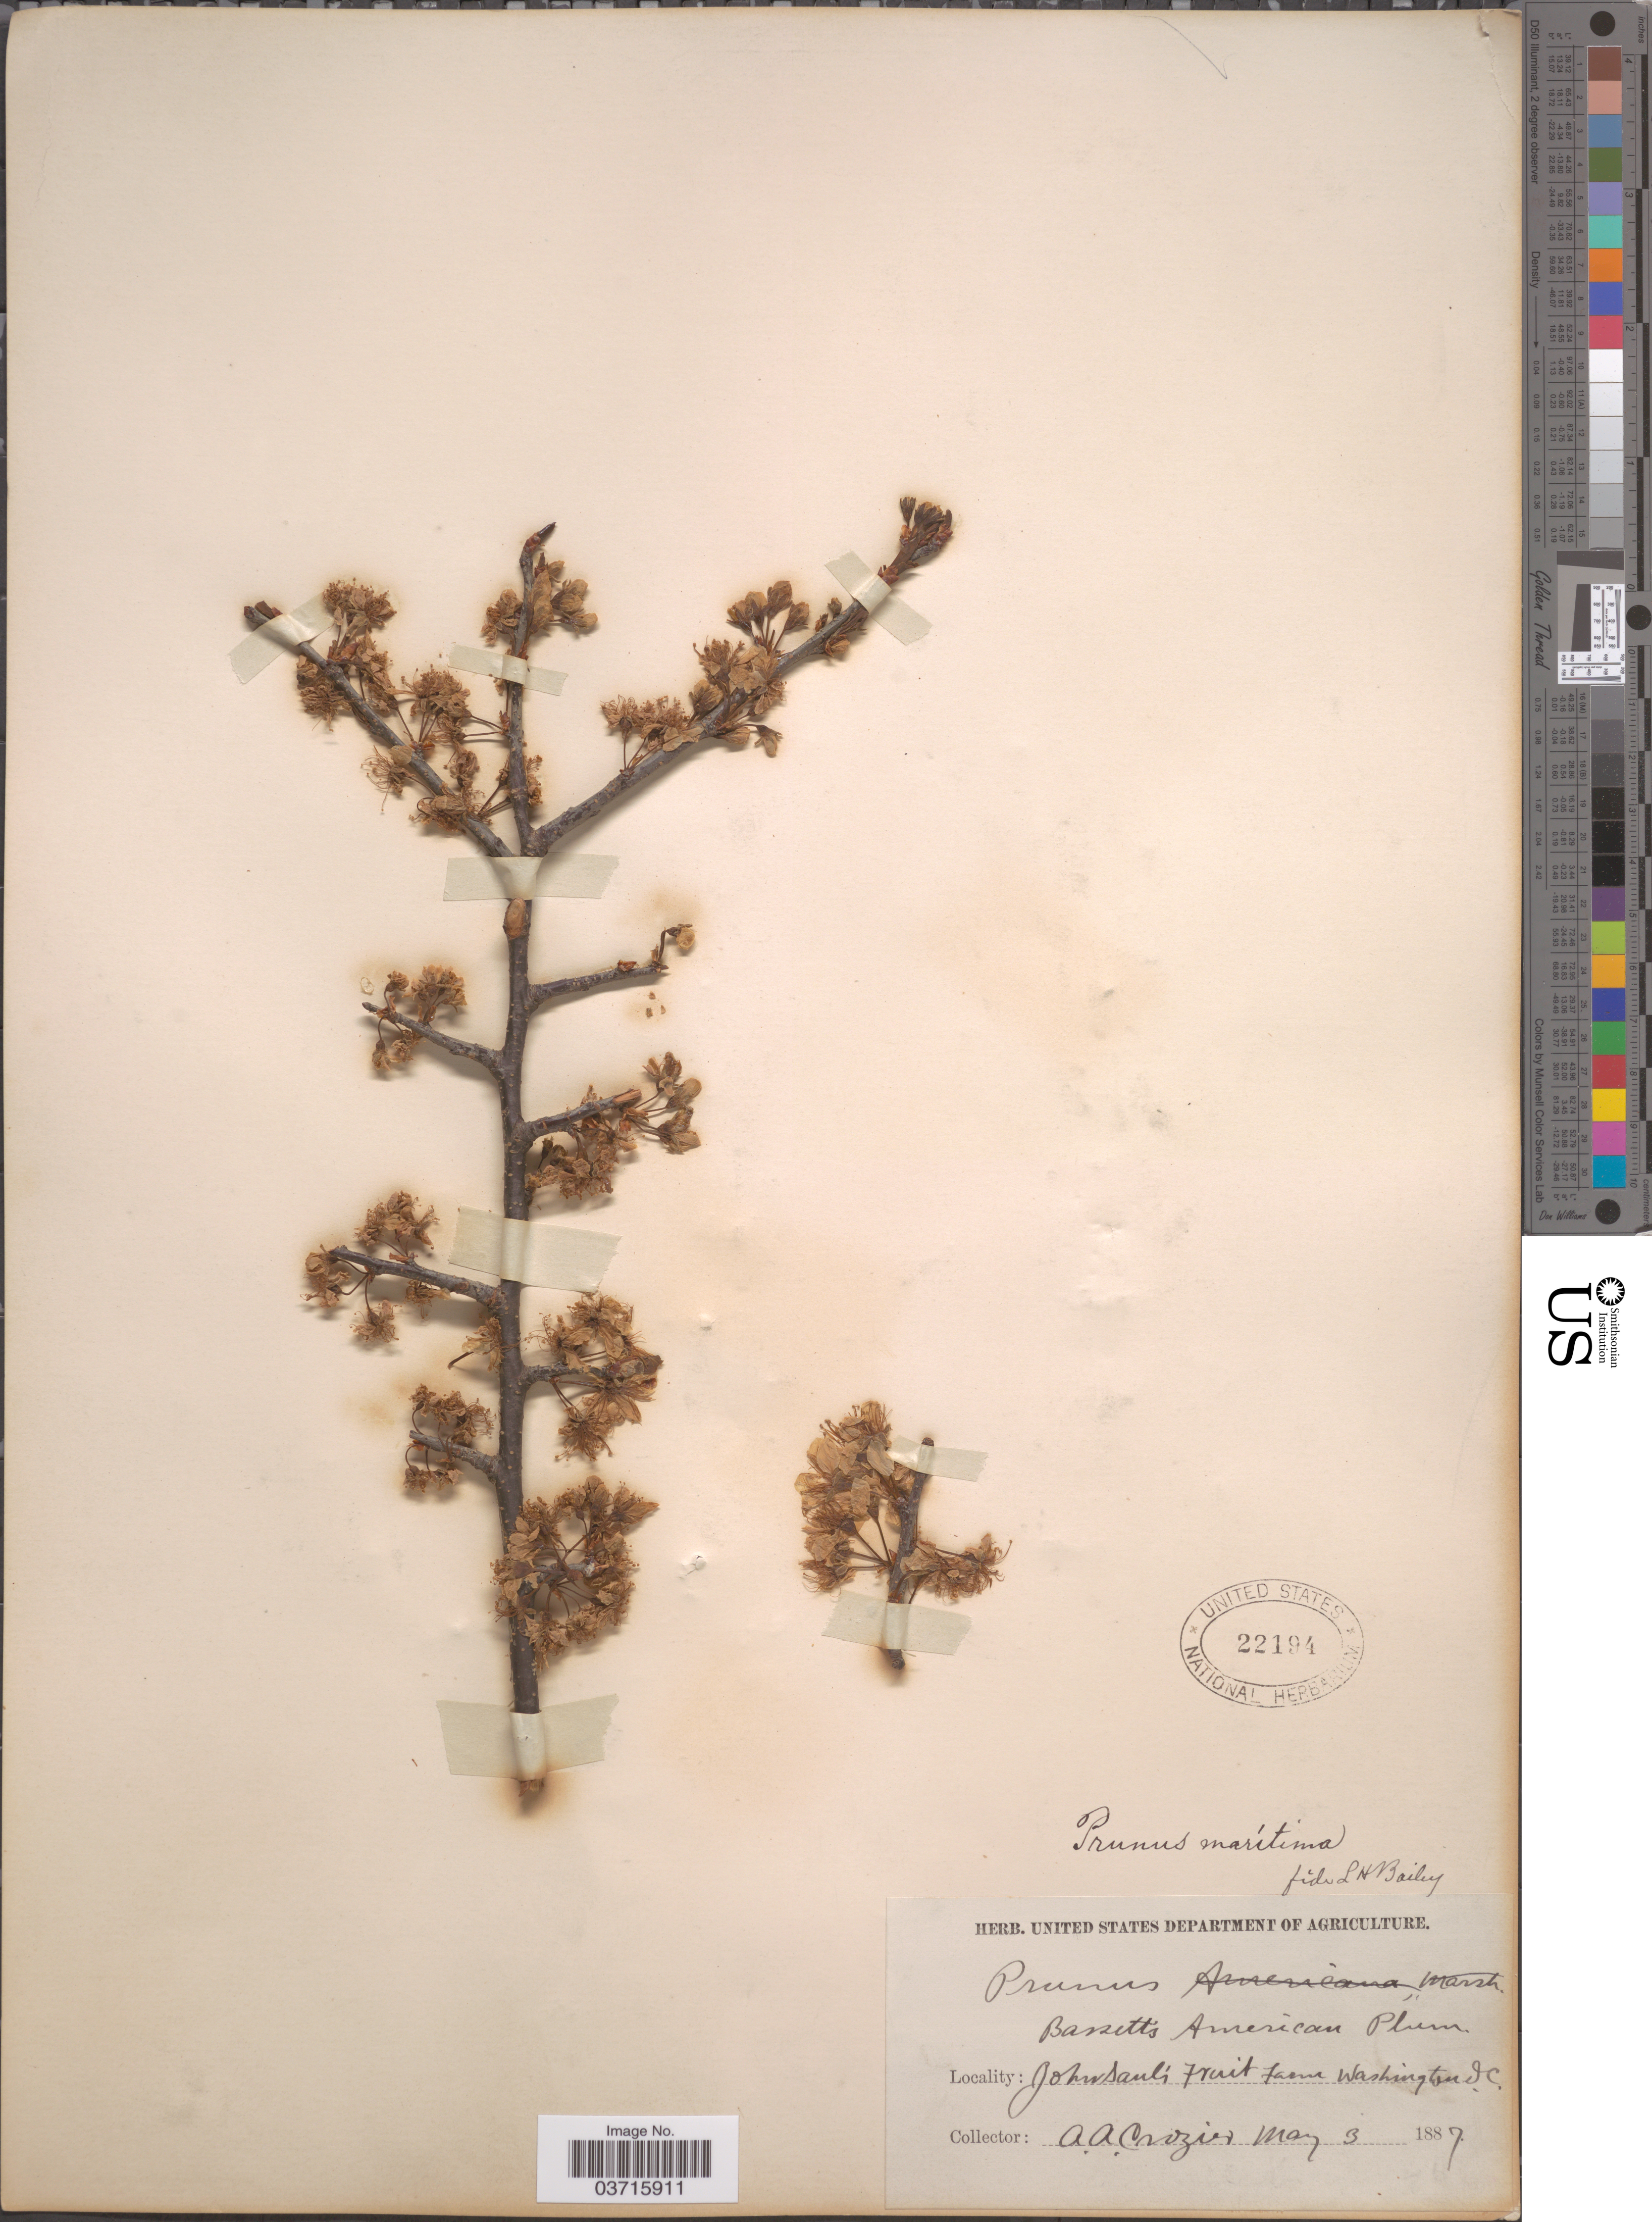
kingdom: Plantae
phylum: Tracheophyta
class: Magnoliopsida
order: Rosales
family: Rosaceae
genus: Prunus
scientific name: Prunus maritima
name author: Marshall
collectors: A. Crozier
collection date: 1887-05-03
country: United States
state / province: District of Columbia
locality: Johnsons' Fruit Farm Washington D.C.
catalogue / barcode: US 22194